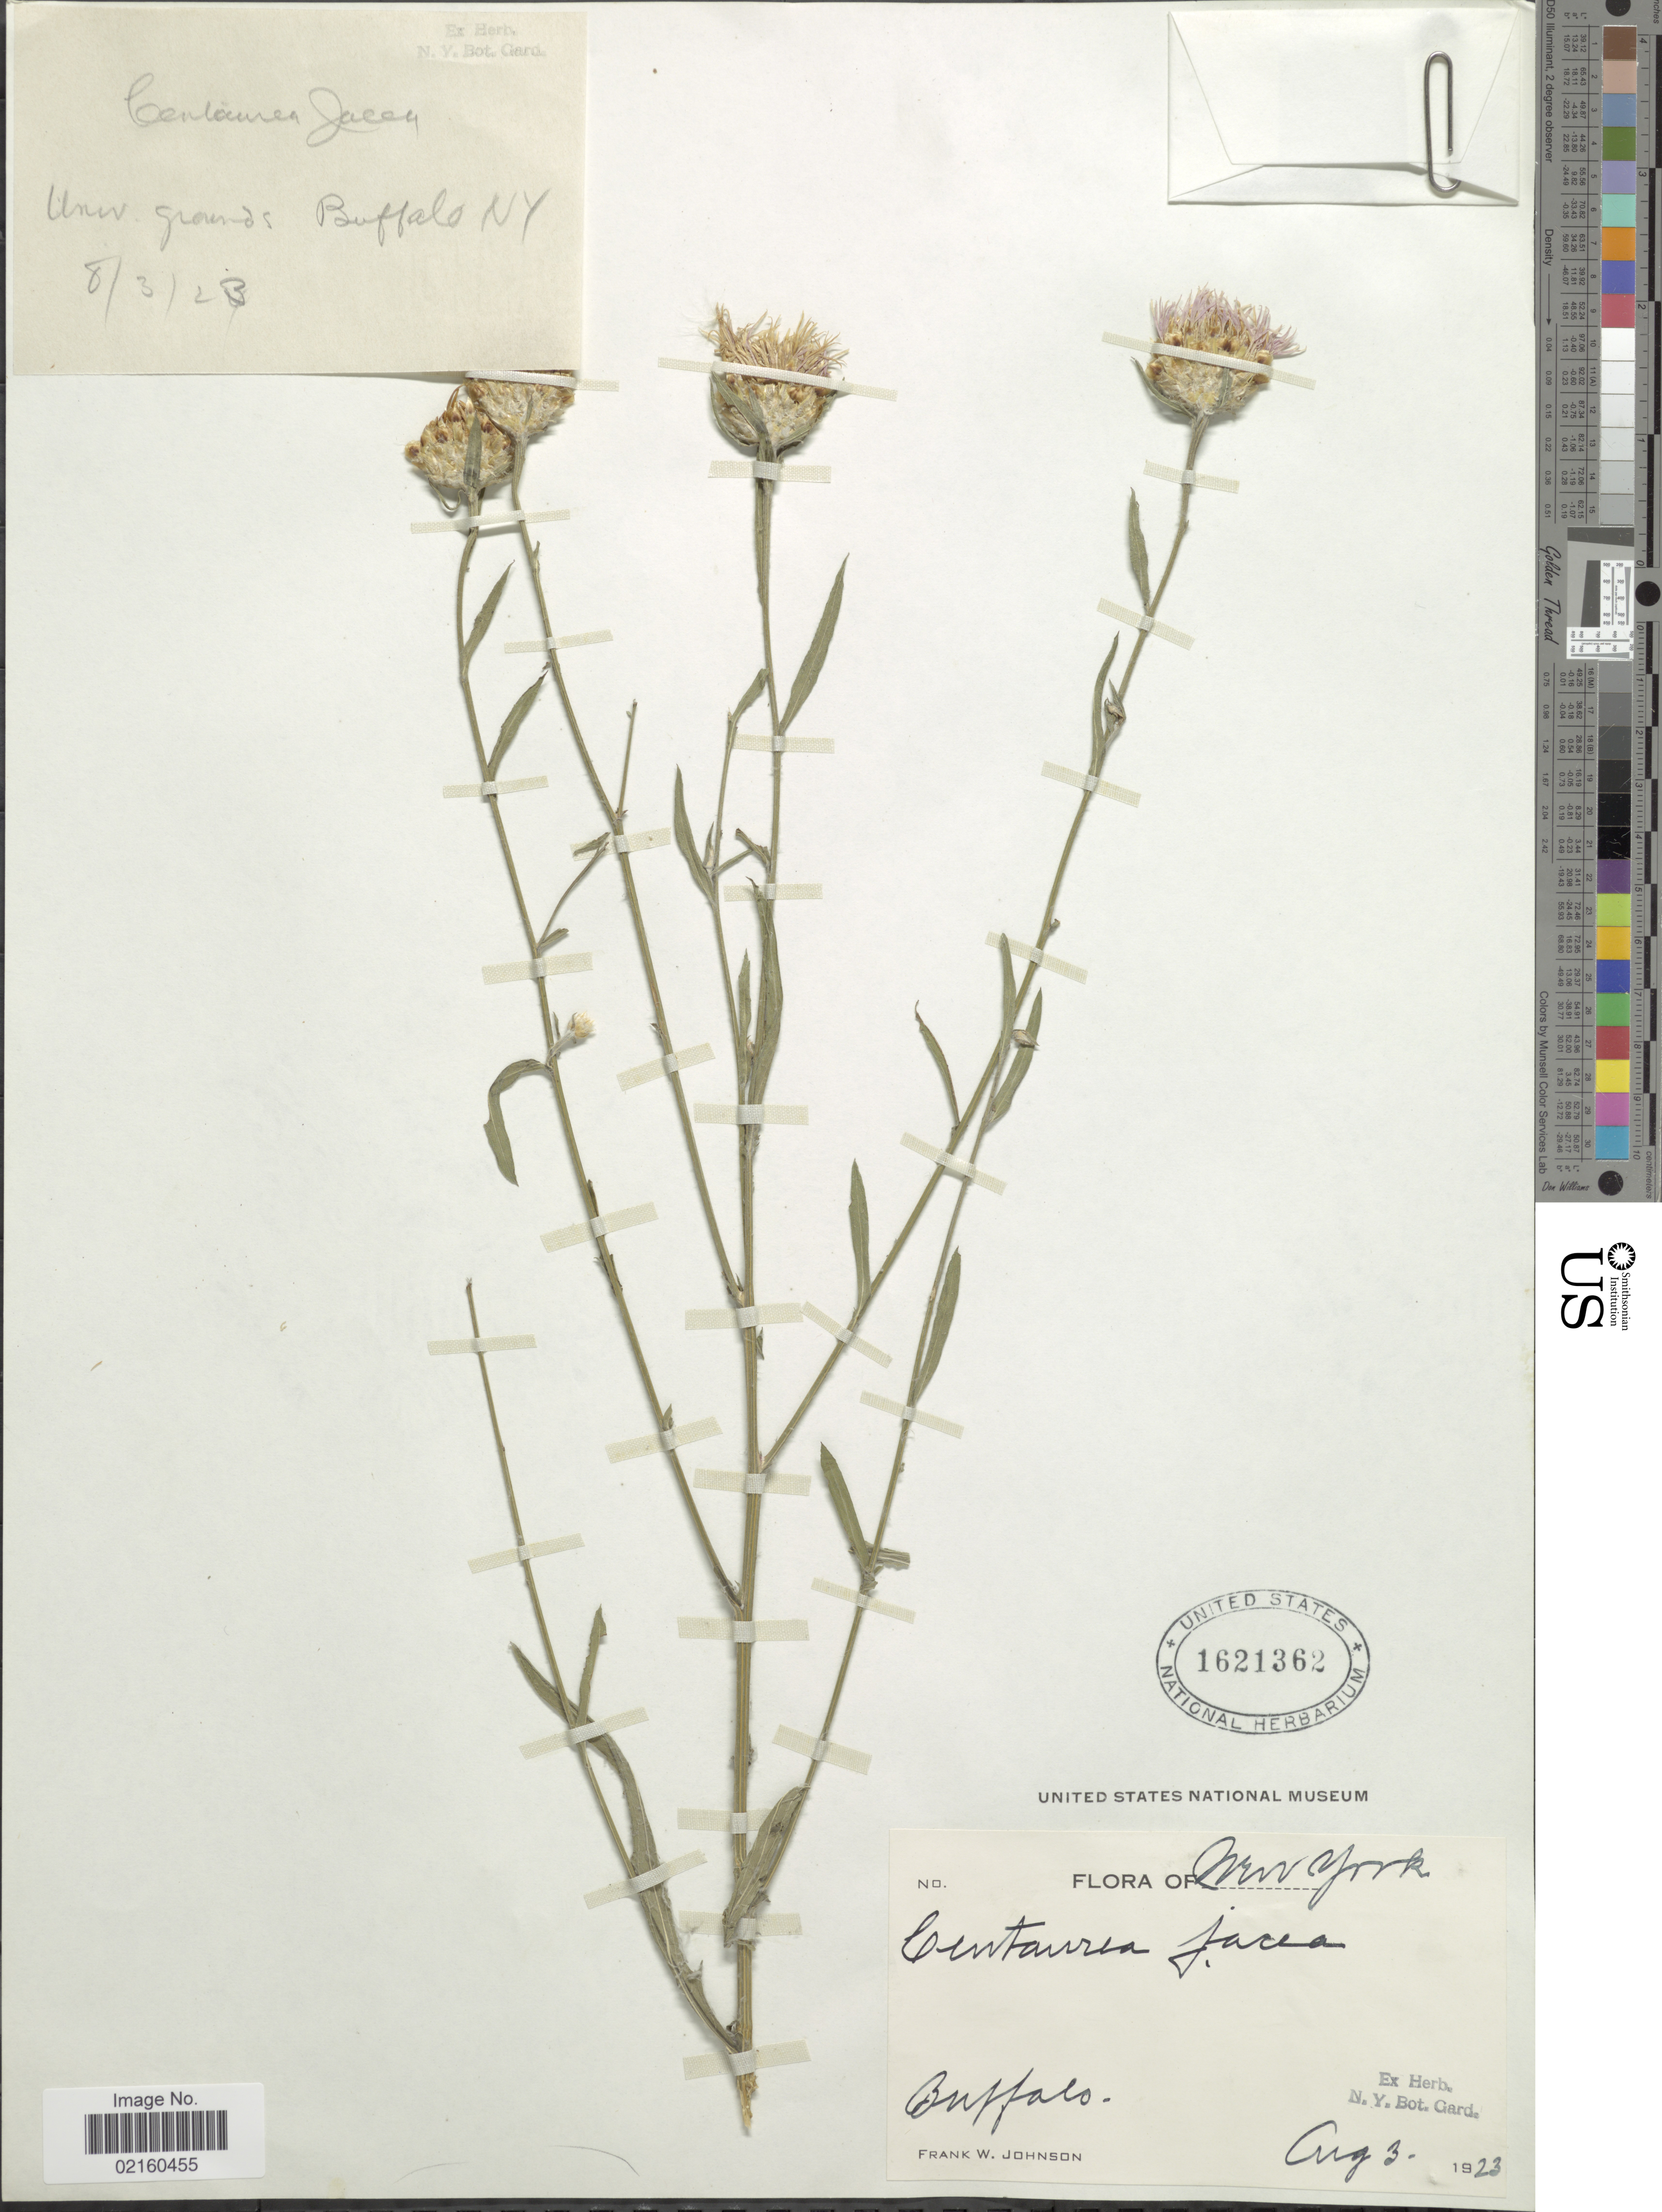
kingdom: Plantae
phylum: Tracheophyta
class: Magnoliopsida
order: Asterales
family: Asteraceae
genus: Centaurea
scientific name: Centaurea jacea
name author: L.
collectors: F. W. Johnson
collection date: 1923-08-03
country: United States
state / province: New York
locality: Buffalo, NY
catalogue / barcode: US 1621362